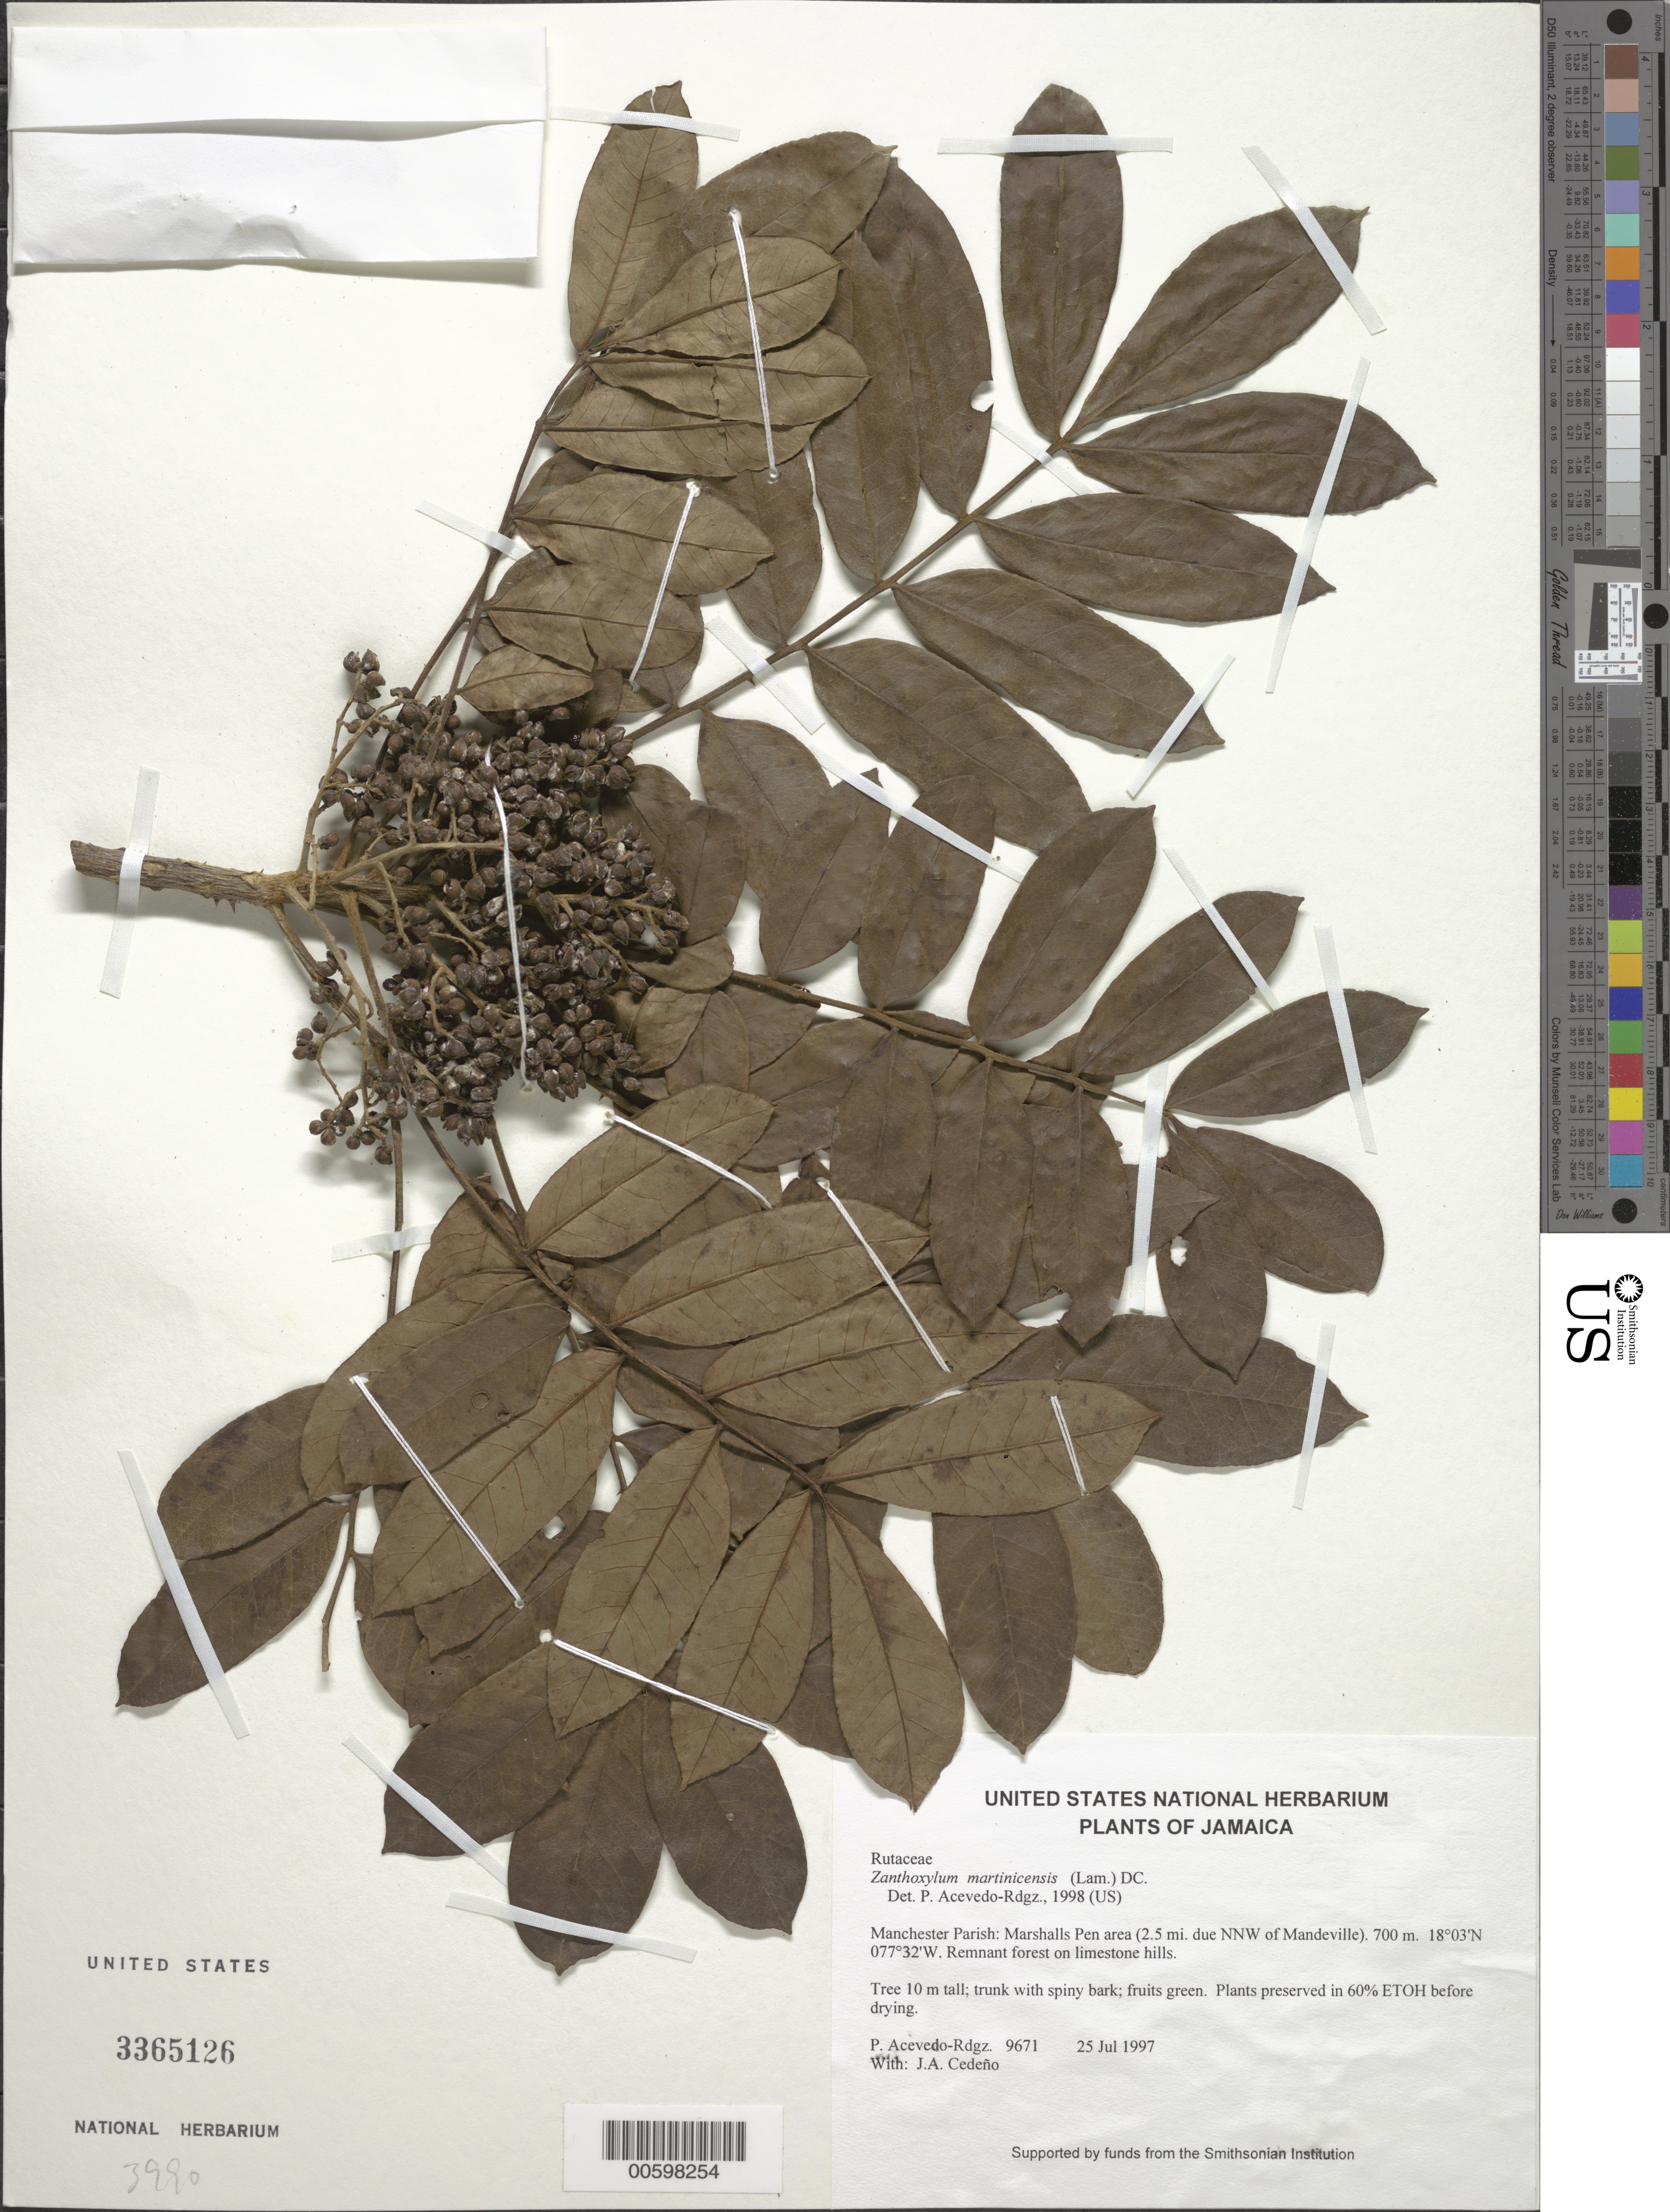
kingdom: Plantae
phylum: Tracheophyta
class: Magnoliopsida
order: Sapindales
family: Rutaceae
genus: Zanthoxylum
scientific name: Zanthoxylum martinicense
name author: (Lam.) DC.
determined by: Acevedo-Rodríguez, P., (BOT), Smithsonian Institution - National Museum of Natural History (UNITED STATES)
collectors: P. Acevedo-Rodr. & J. A. Cedeño M.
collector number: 9671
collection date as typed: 25 Jul 1997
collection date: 1997-07-25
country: Jamaica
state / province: Manchester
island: Jamaica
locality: Manchester Parish: Marshalls Pen area (2.5 mi. due NNW of Mandeville).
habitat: Remnant forest on limestone hills.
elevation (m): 700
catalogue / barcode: US 3365126